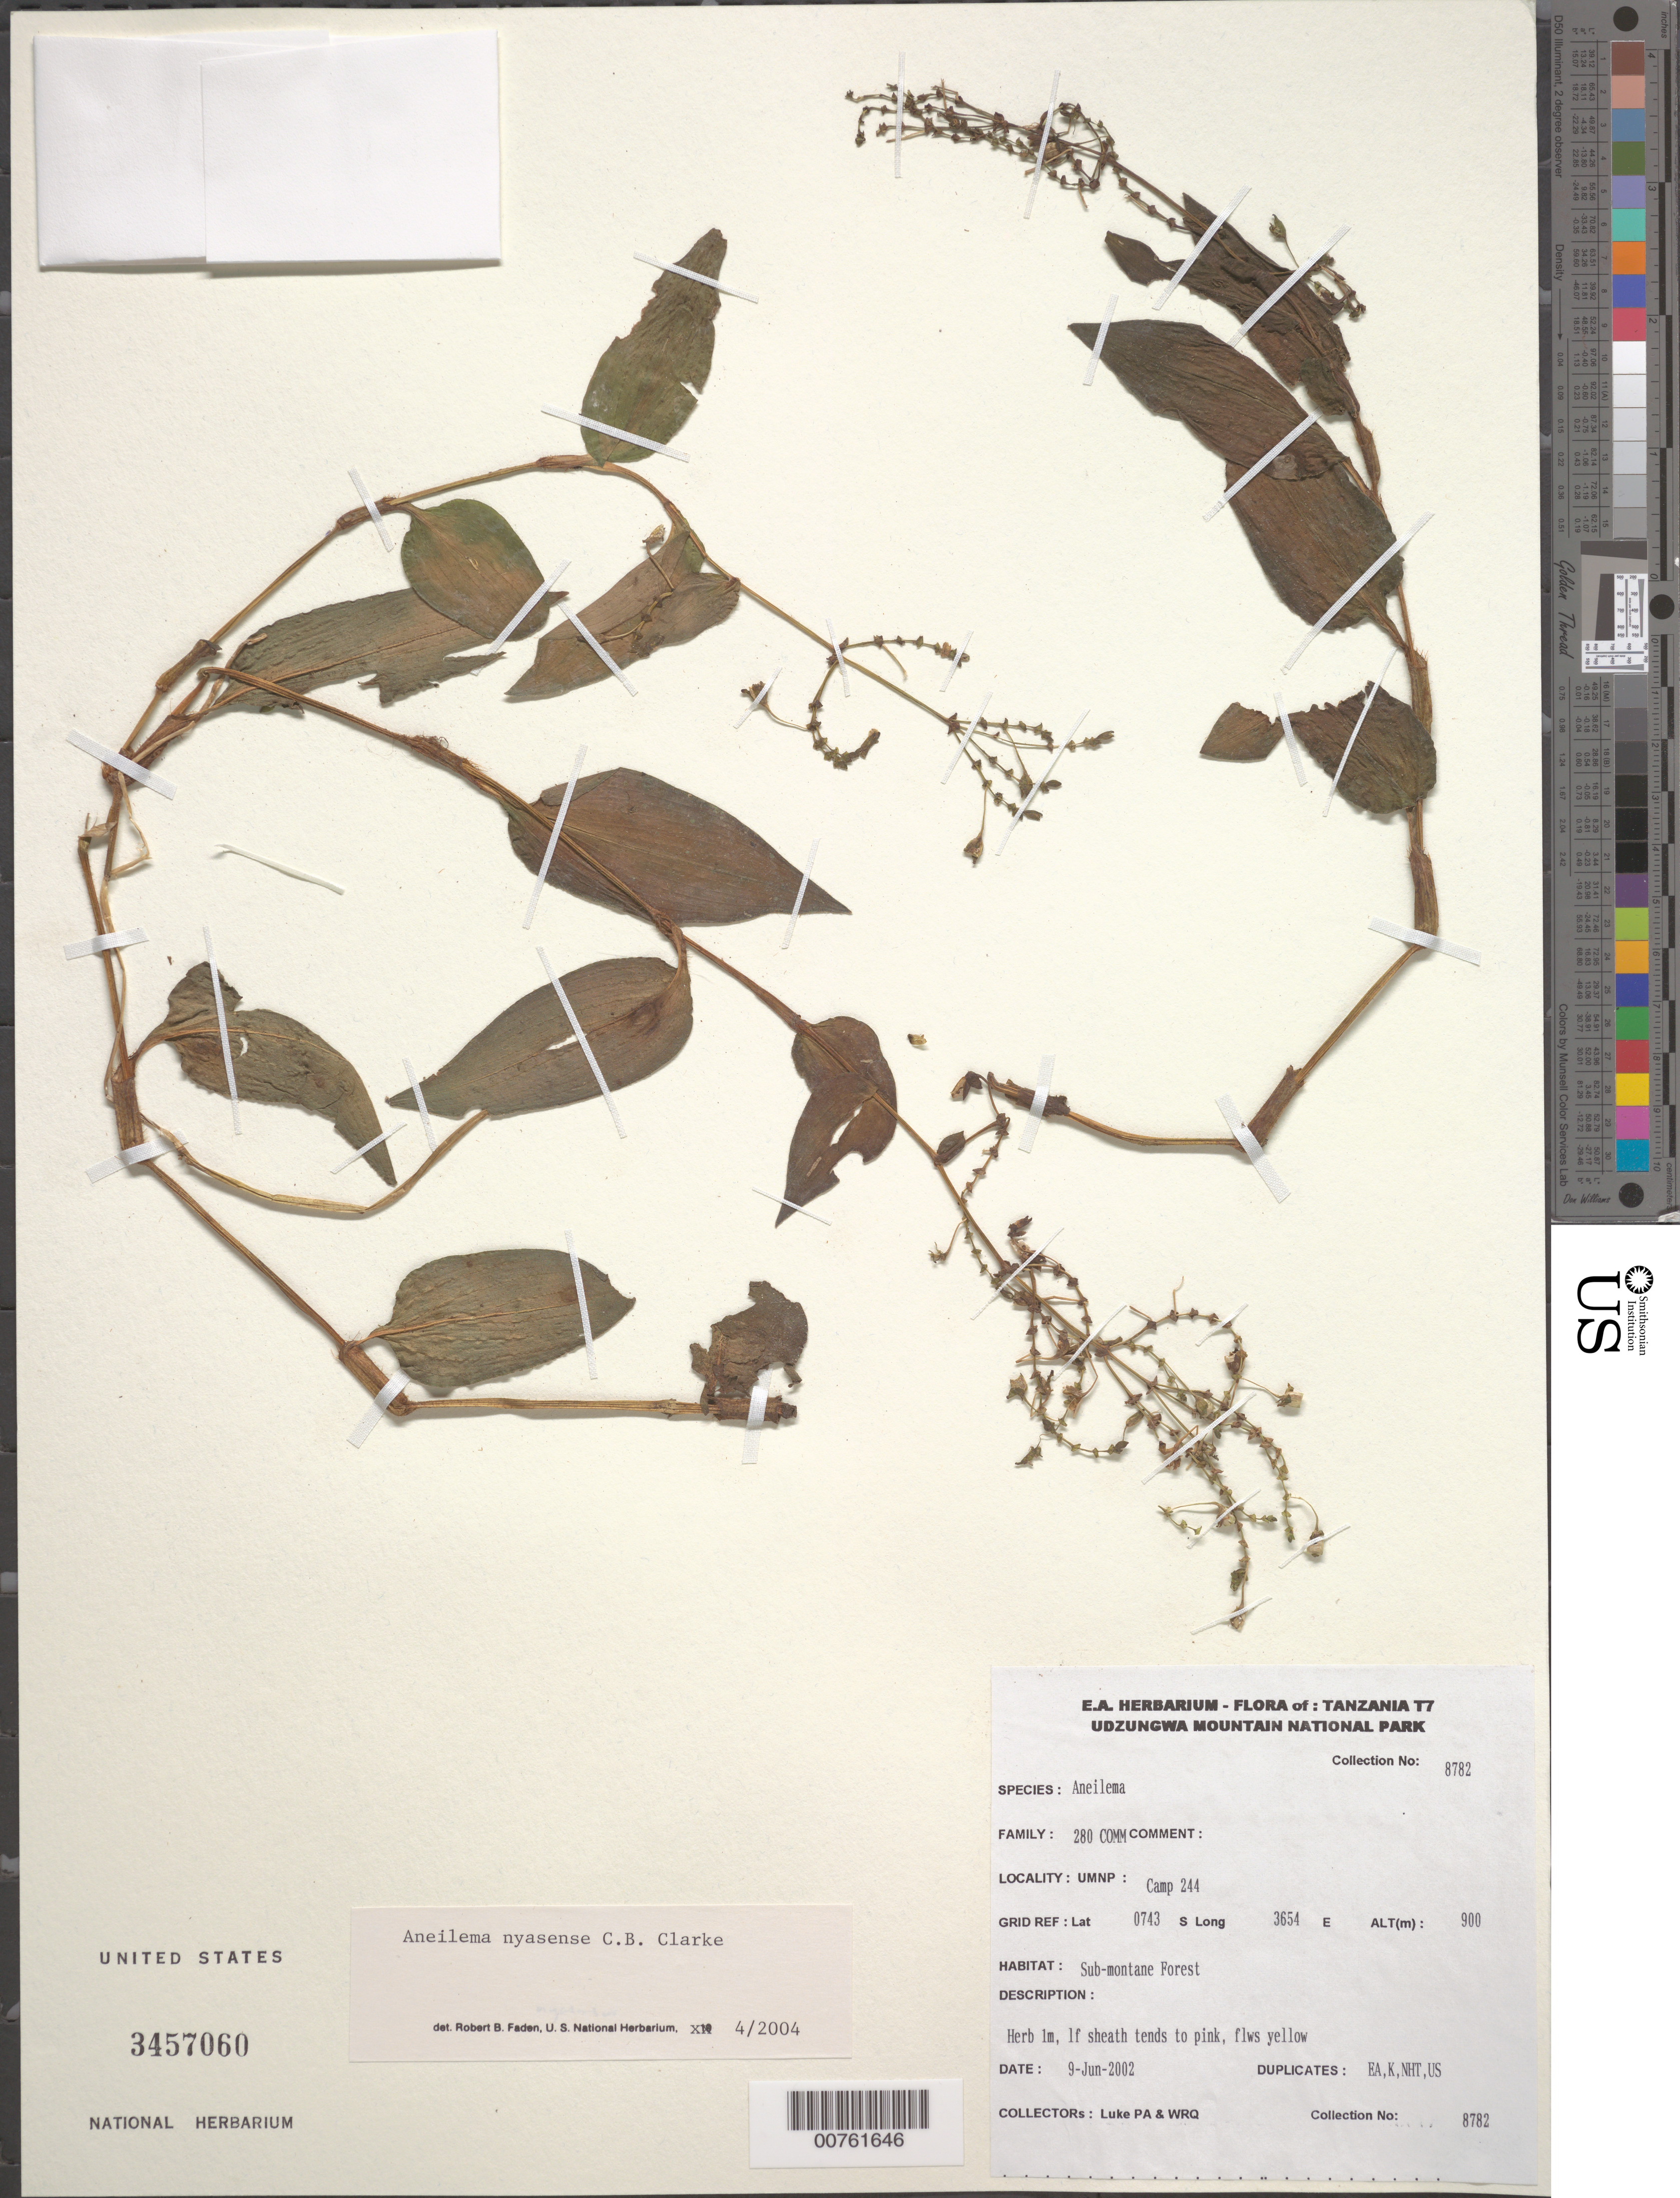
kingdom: Plantae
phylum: Tracheophyta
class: Liliopsida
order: Commelinales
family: Commelinaceae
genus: Aneilema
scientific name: Aneilema nyasense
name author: C.B. Clarke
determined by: Faden, Robert B., (US), Smithsonian Institution - National Museum of Natural History (UNITED STATES)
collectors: P. Luke & Q. Luke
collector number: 8782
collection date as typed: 09 Jun 2002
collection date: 2002-06-09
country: Tanzania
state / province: Iringa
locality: Udzungwa Mountain National Park. Camp 244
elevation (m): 900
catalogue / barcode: US 3457060